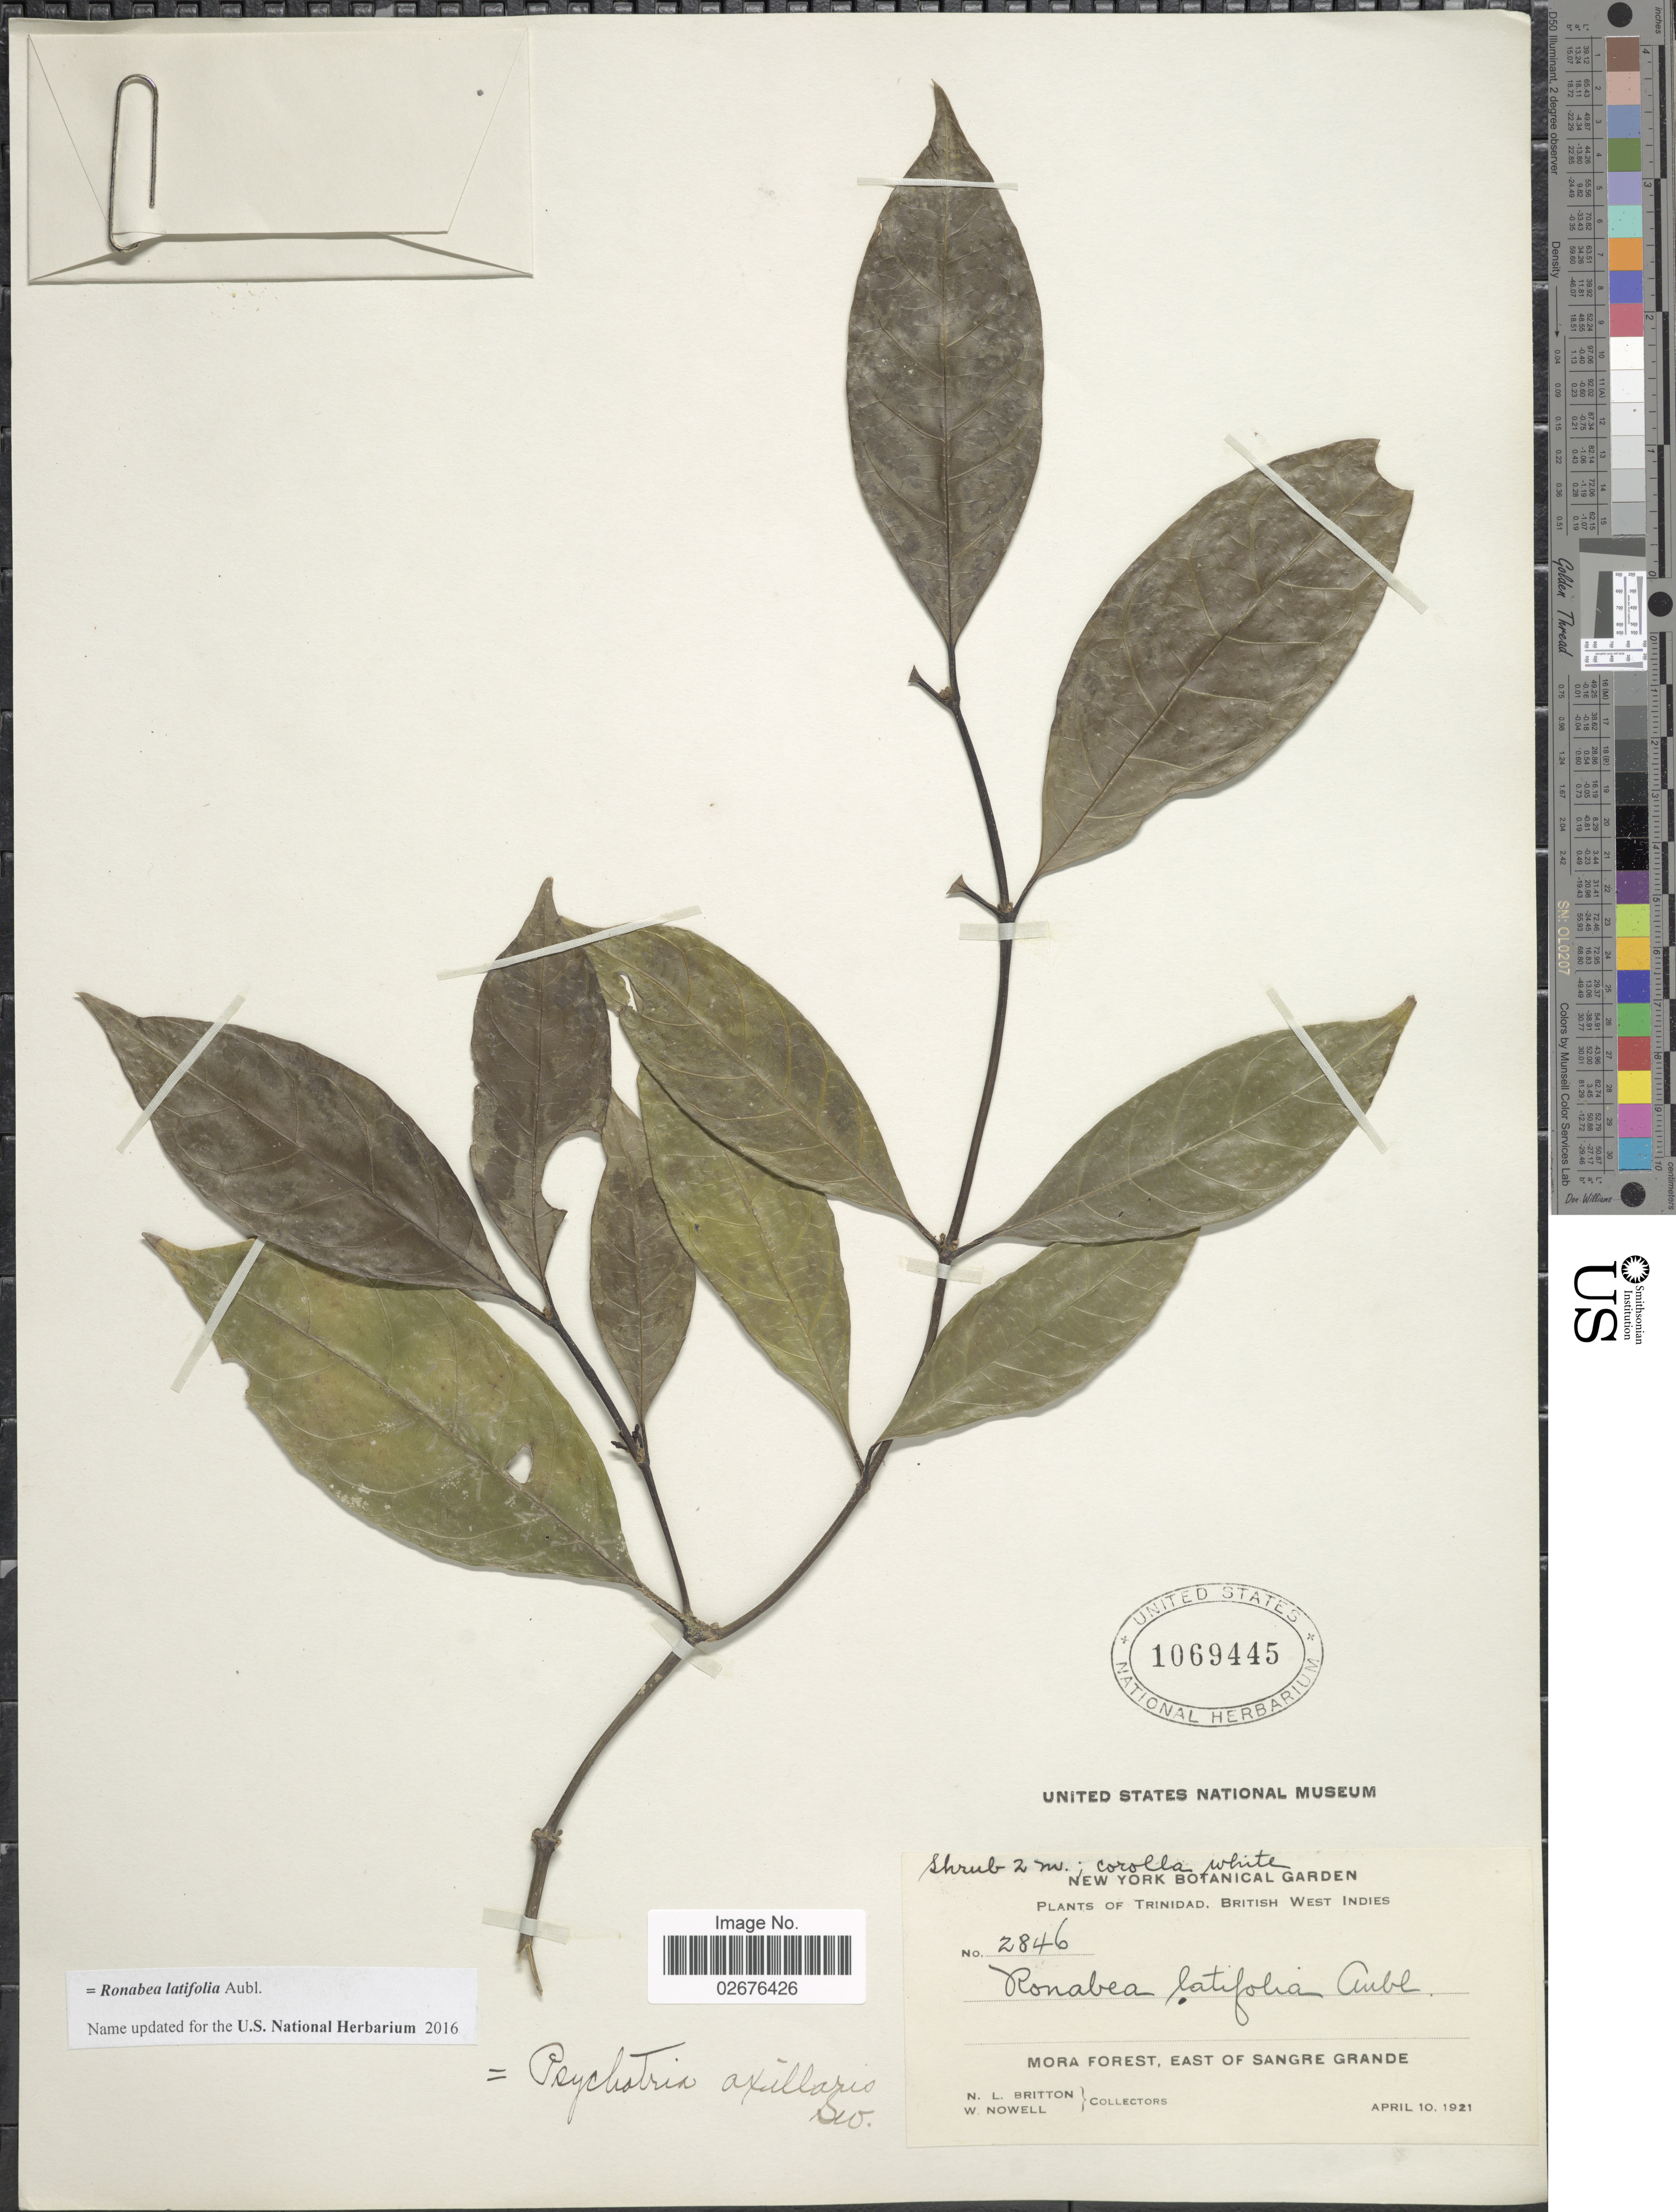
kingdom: Plantae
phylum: Tracheophyta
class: Magnoliopsida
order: Gentianales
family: Rubiaceae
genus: Ronabea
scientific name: Ronabea latifolia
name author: Aubl.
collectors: N. Britton & W. Nowell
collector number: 2846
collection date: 1921-04-10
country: Trinidad and Tobago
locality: Trinidad, British West Indies, Mora Forest, East of Sangre Grande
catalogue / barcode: US 1069445